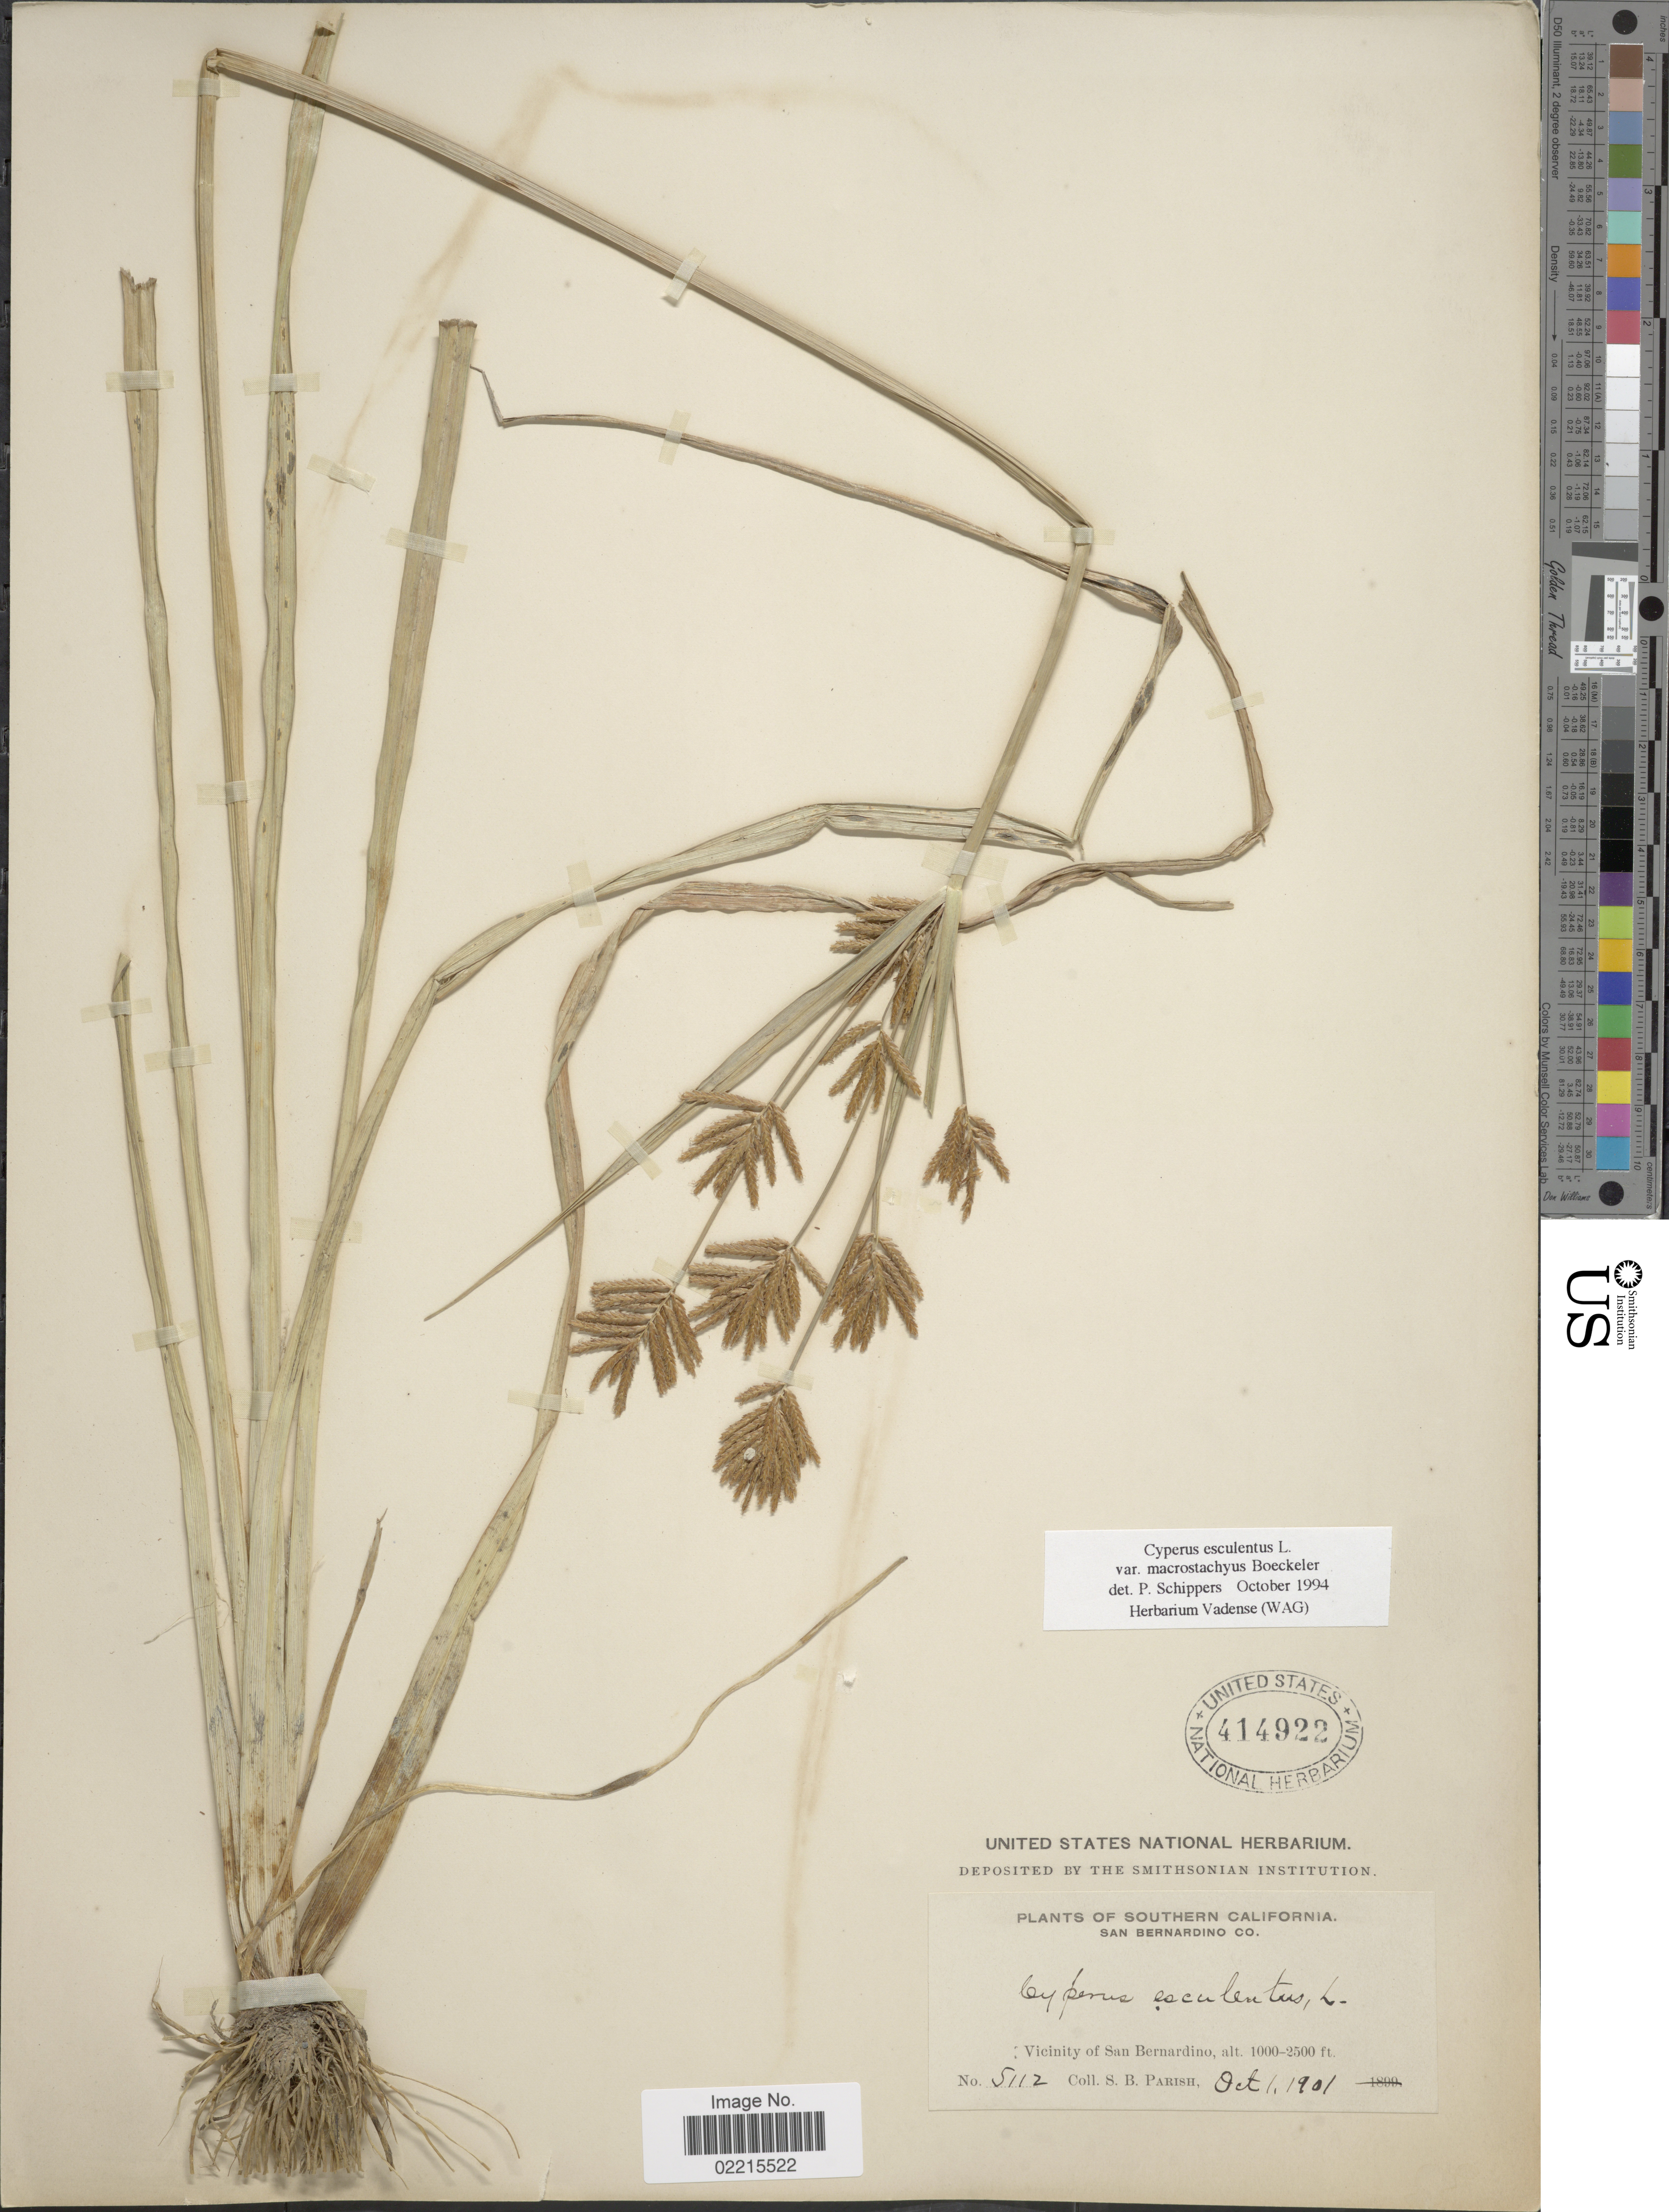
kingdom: Plantae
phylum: Tracheophyta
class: Liliopsida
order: Poales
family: Cyperaceae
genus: Cyperus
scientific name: Cyperus esculentus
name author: L.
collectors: S. B. Parish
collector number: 5112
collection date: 1901-10-01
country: United States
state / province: California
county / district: San Bernardino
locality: Southern California, San Bernardino Co, Vicinity of San Bernardino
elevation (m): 305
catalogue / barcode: US 414922